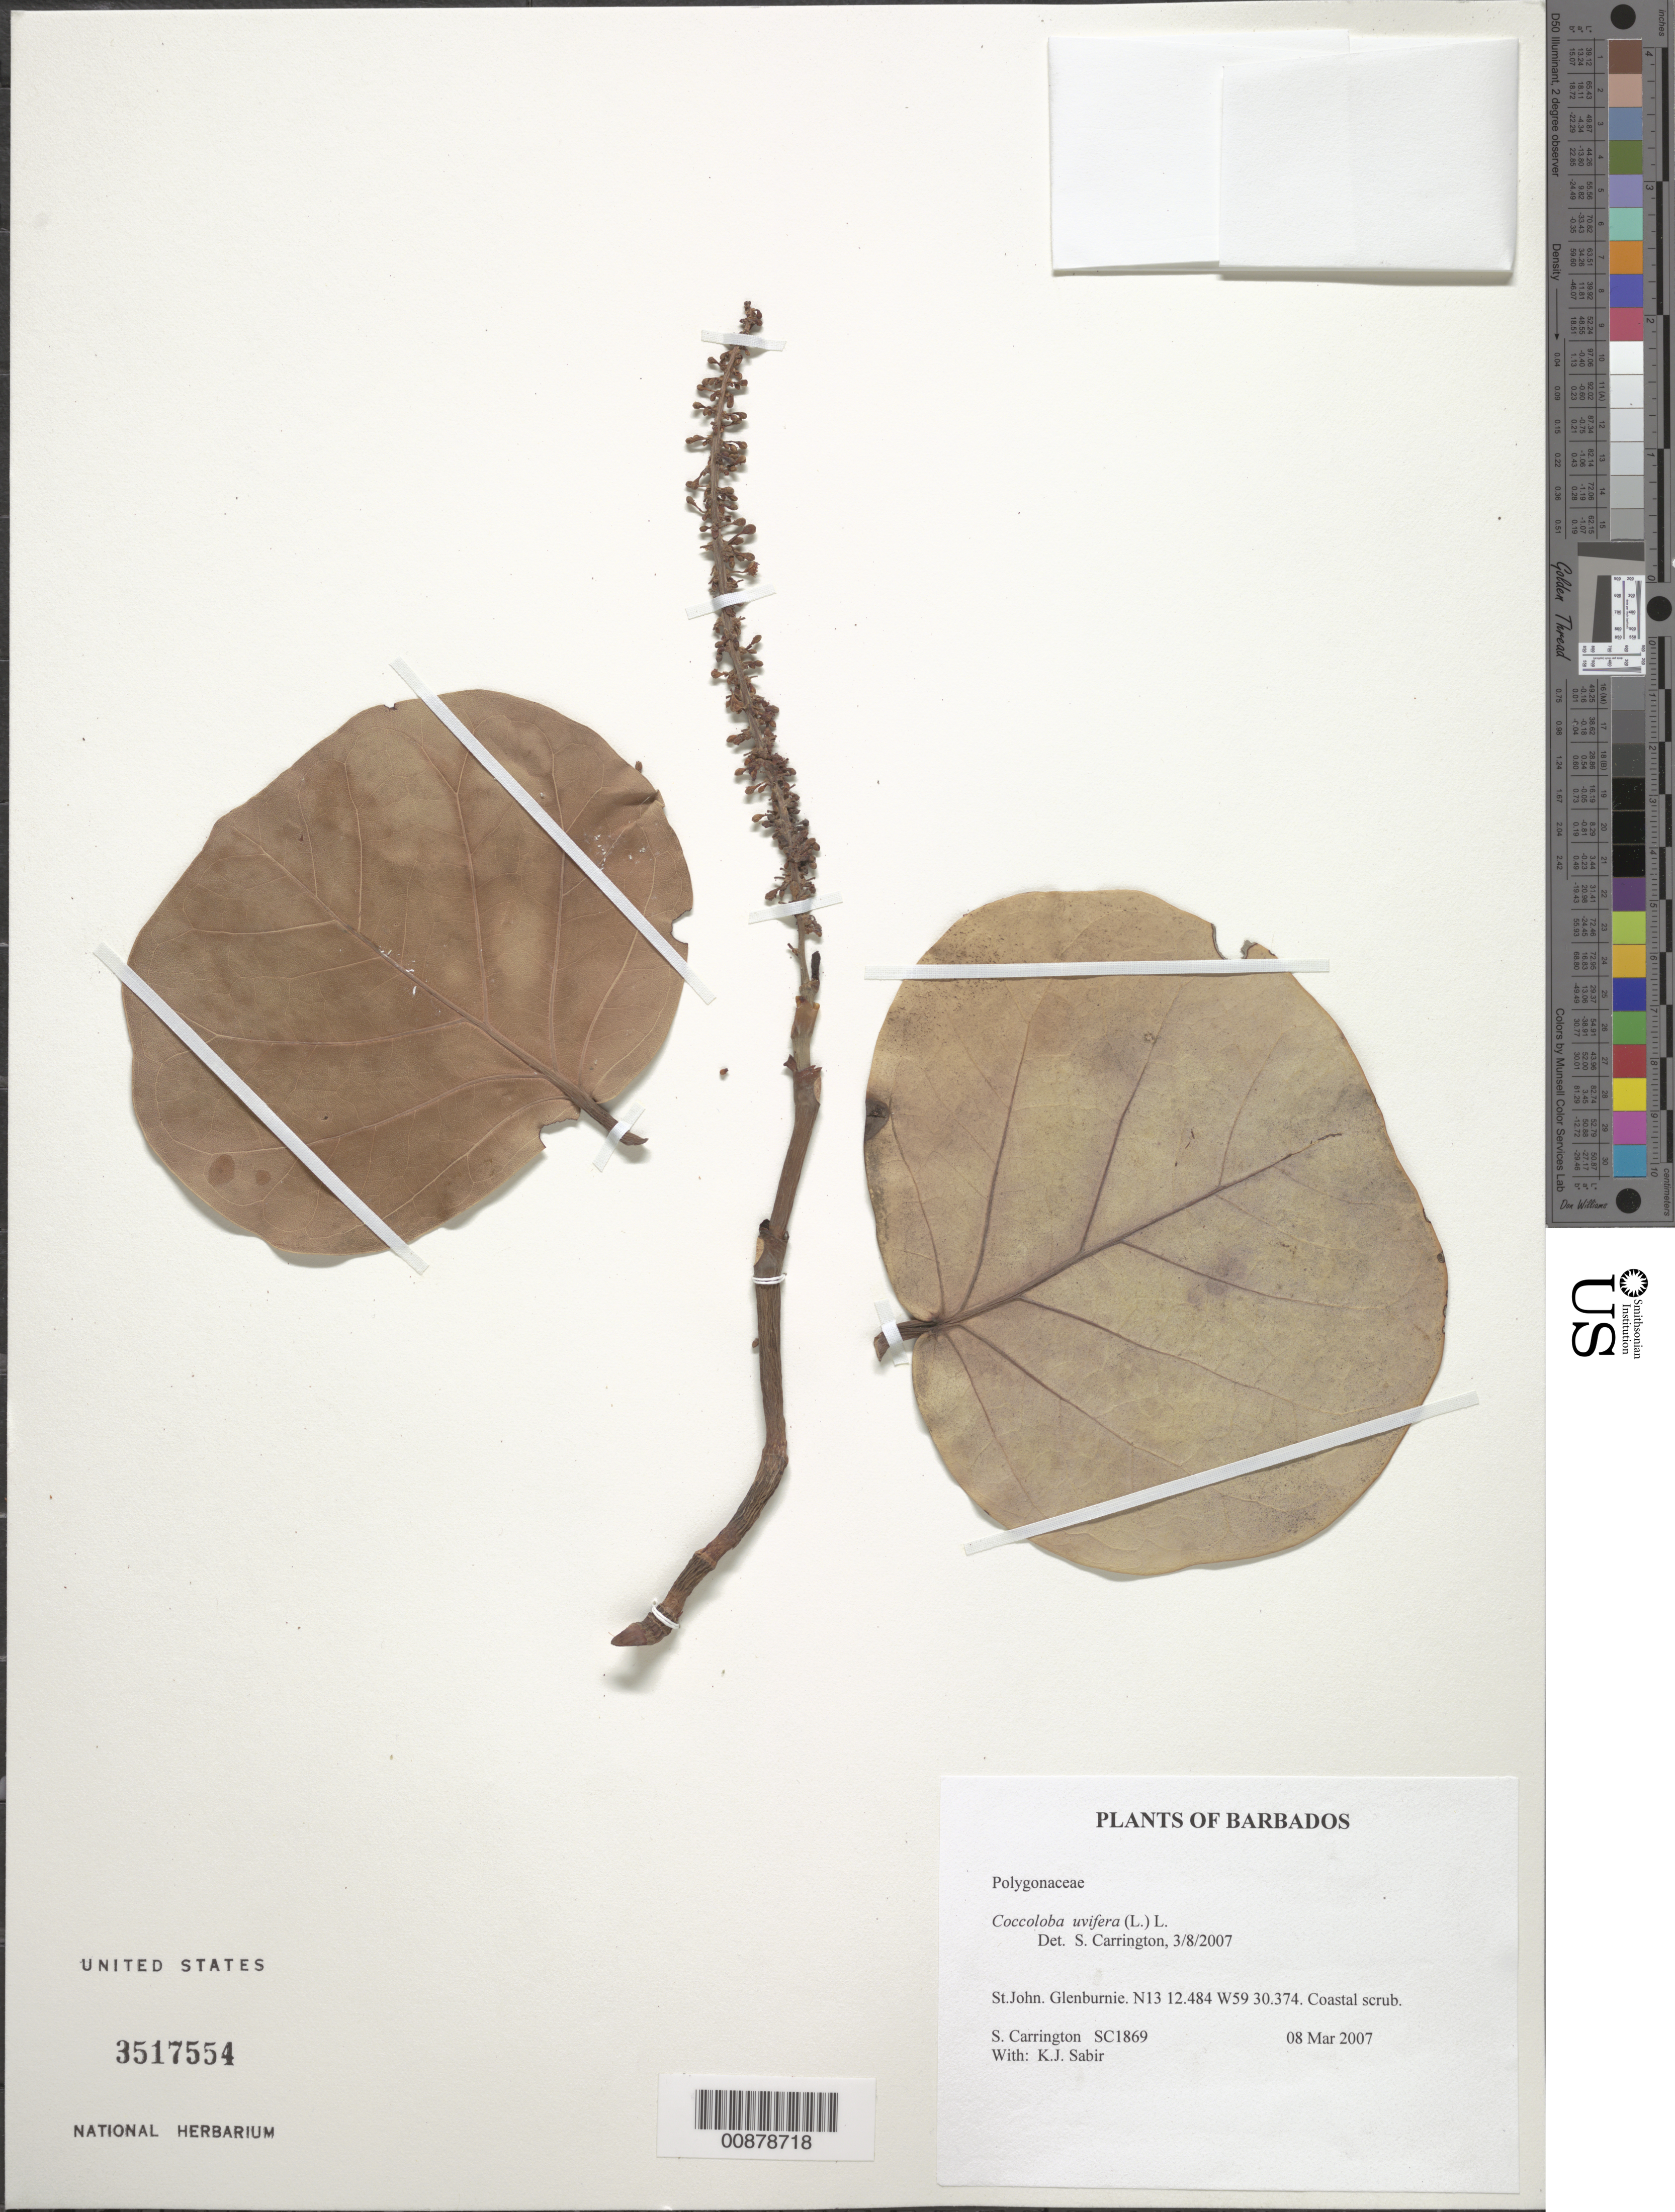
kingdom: Plantae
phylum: Tracheophyta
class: Magnoliopsida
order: Caryophyllales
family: Polygonaceae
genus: Coccoloba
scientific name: Coccoloba uvifera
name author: L.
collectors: C. M. S. Carrington & K. Sabir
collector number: SC 1869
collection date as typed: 08 Mar 2007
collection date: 2007-03-08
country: Barbados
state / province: Saint John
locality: Glenburnie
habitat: Coastal scrub.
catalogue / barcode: US 3517554